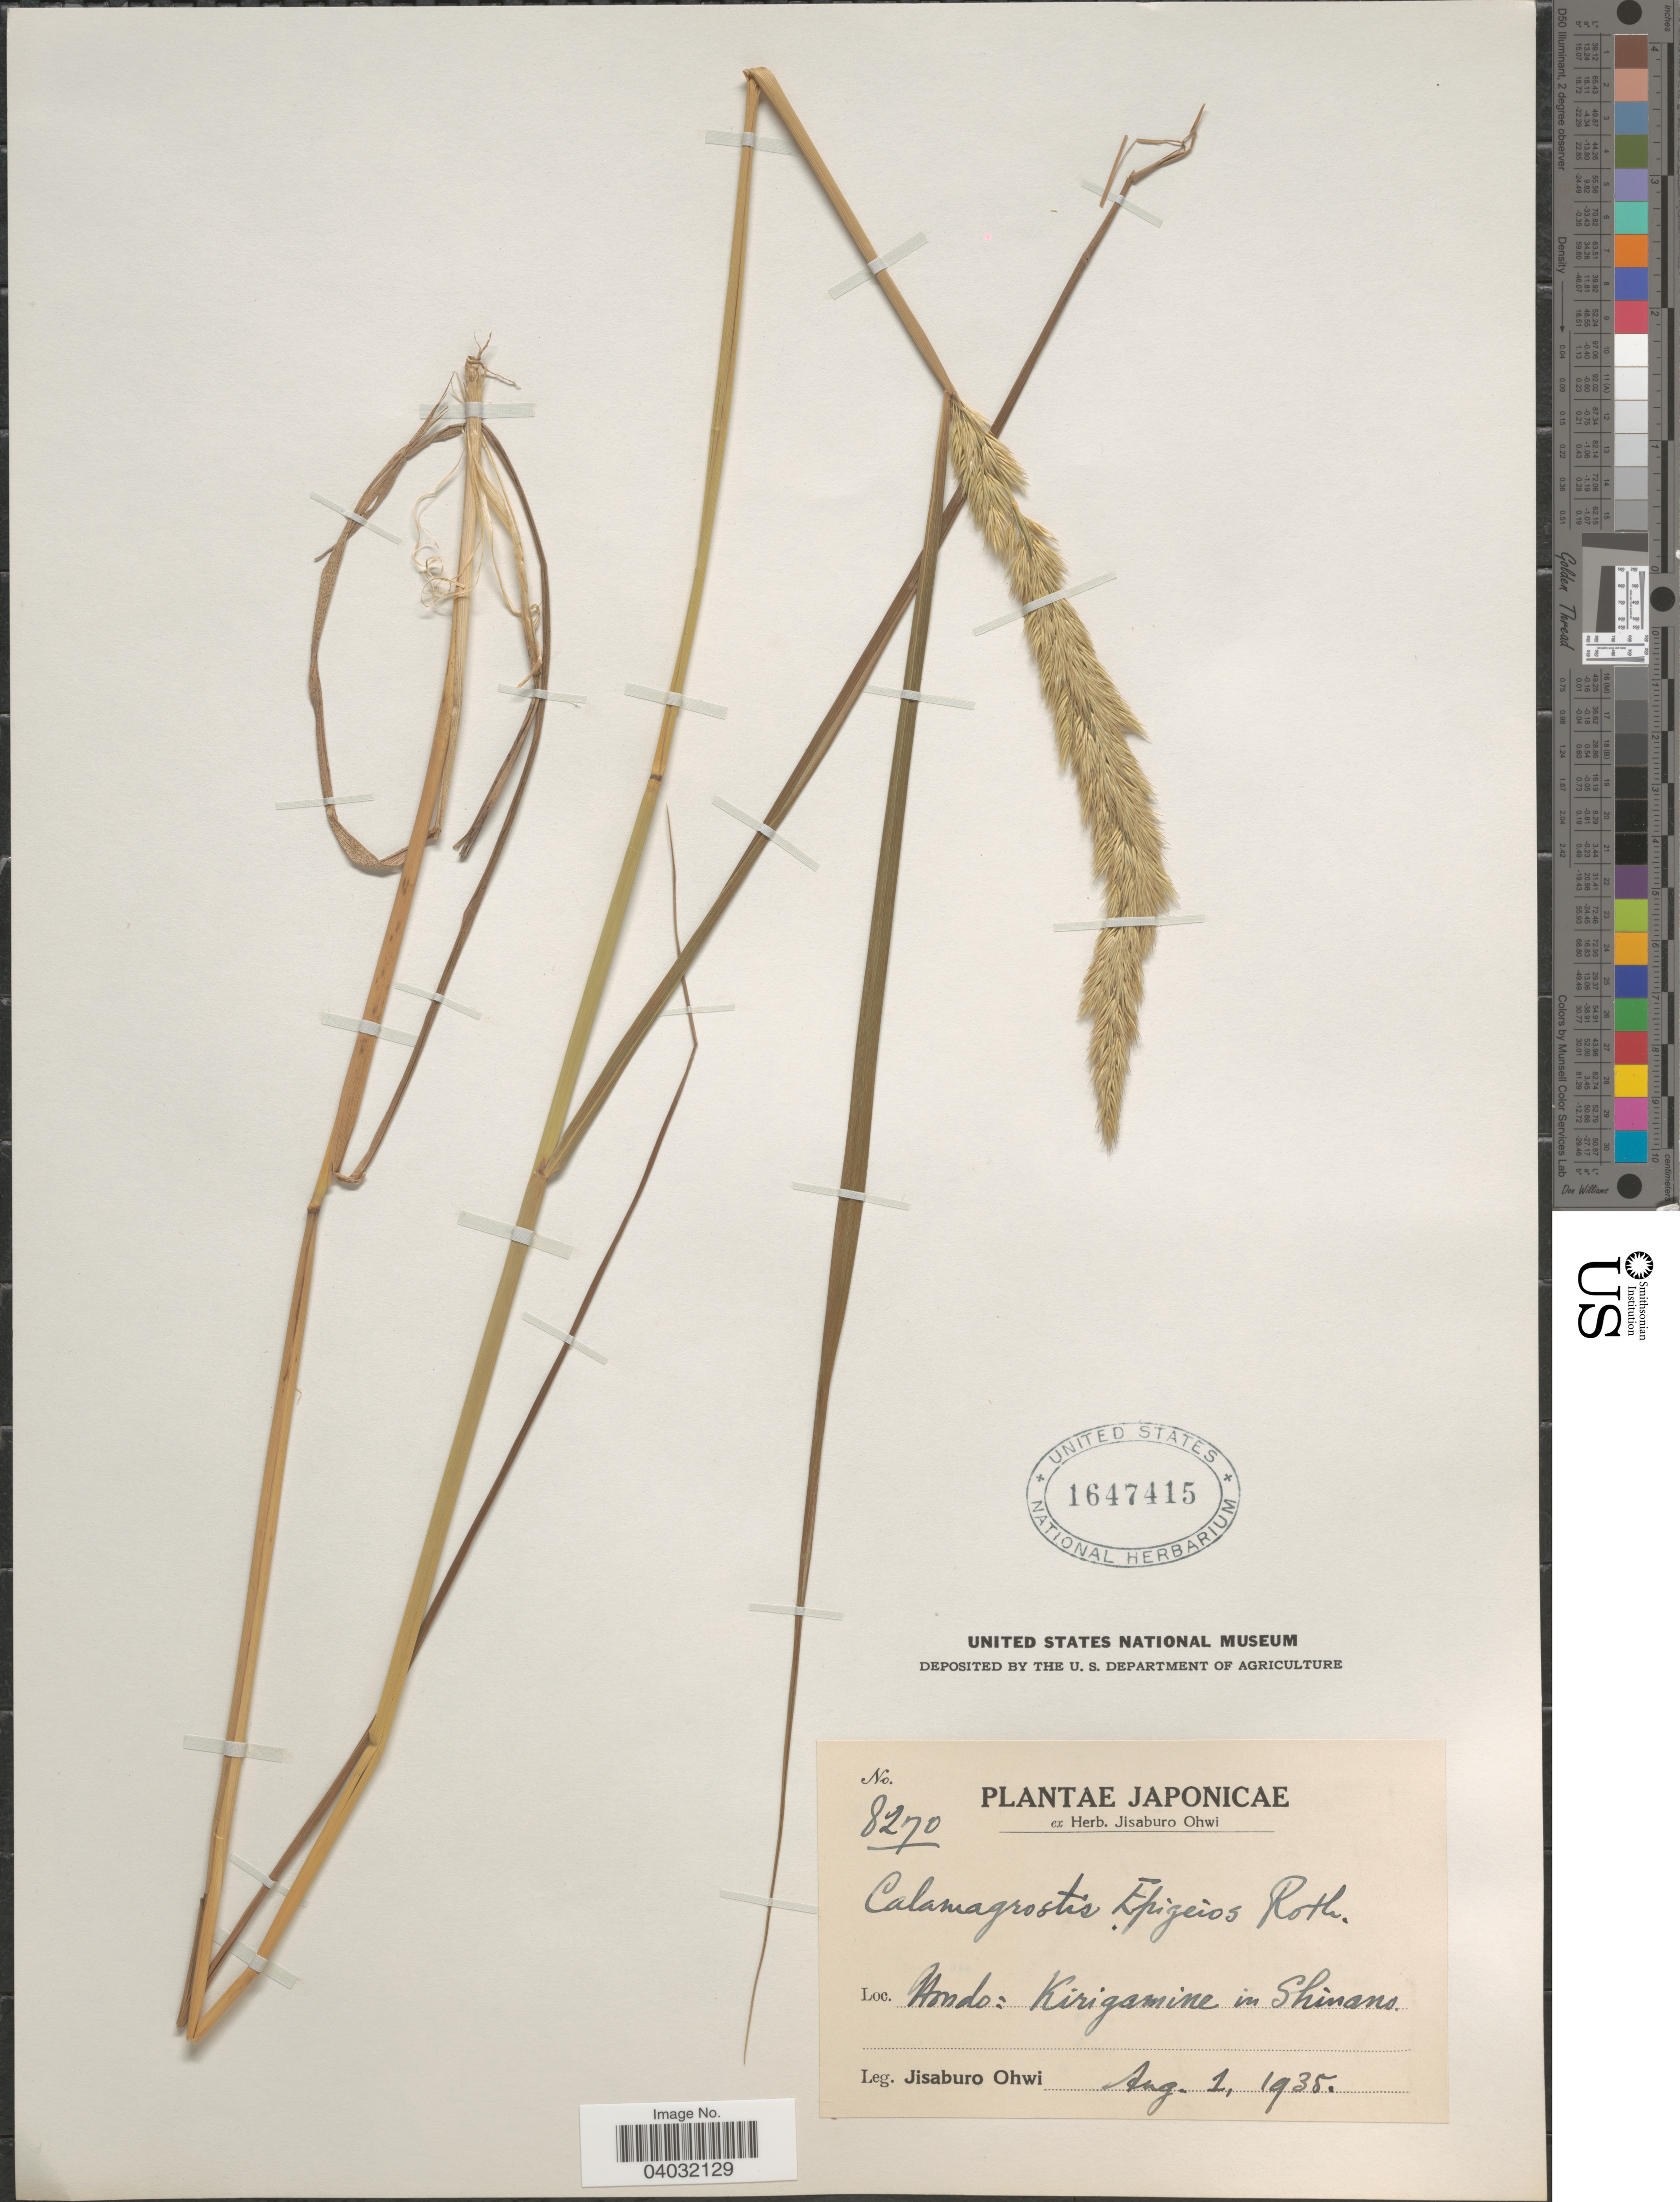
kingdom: Plantae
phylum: Tracheophyta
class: Liliopsida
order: Poales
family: Poaceae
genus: Calamagrostis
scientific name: Calamagrostis epigeios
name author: (L.) Roth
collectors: J. Ohwi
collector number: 8270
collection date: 1935-08-01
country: Japan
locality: Hondo: Kirigamine in Shinano.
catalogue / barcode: US 1647415